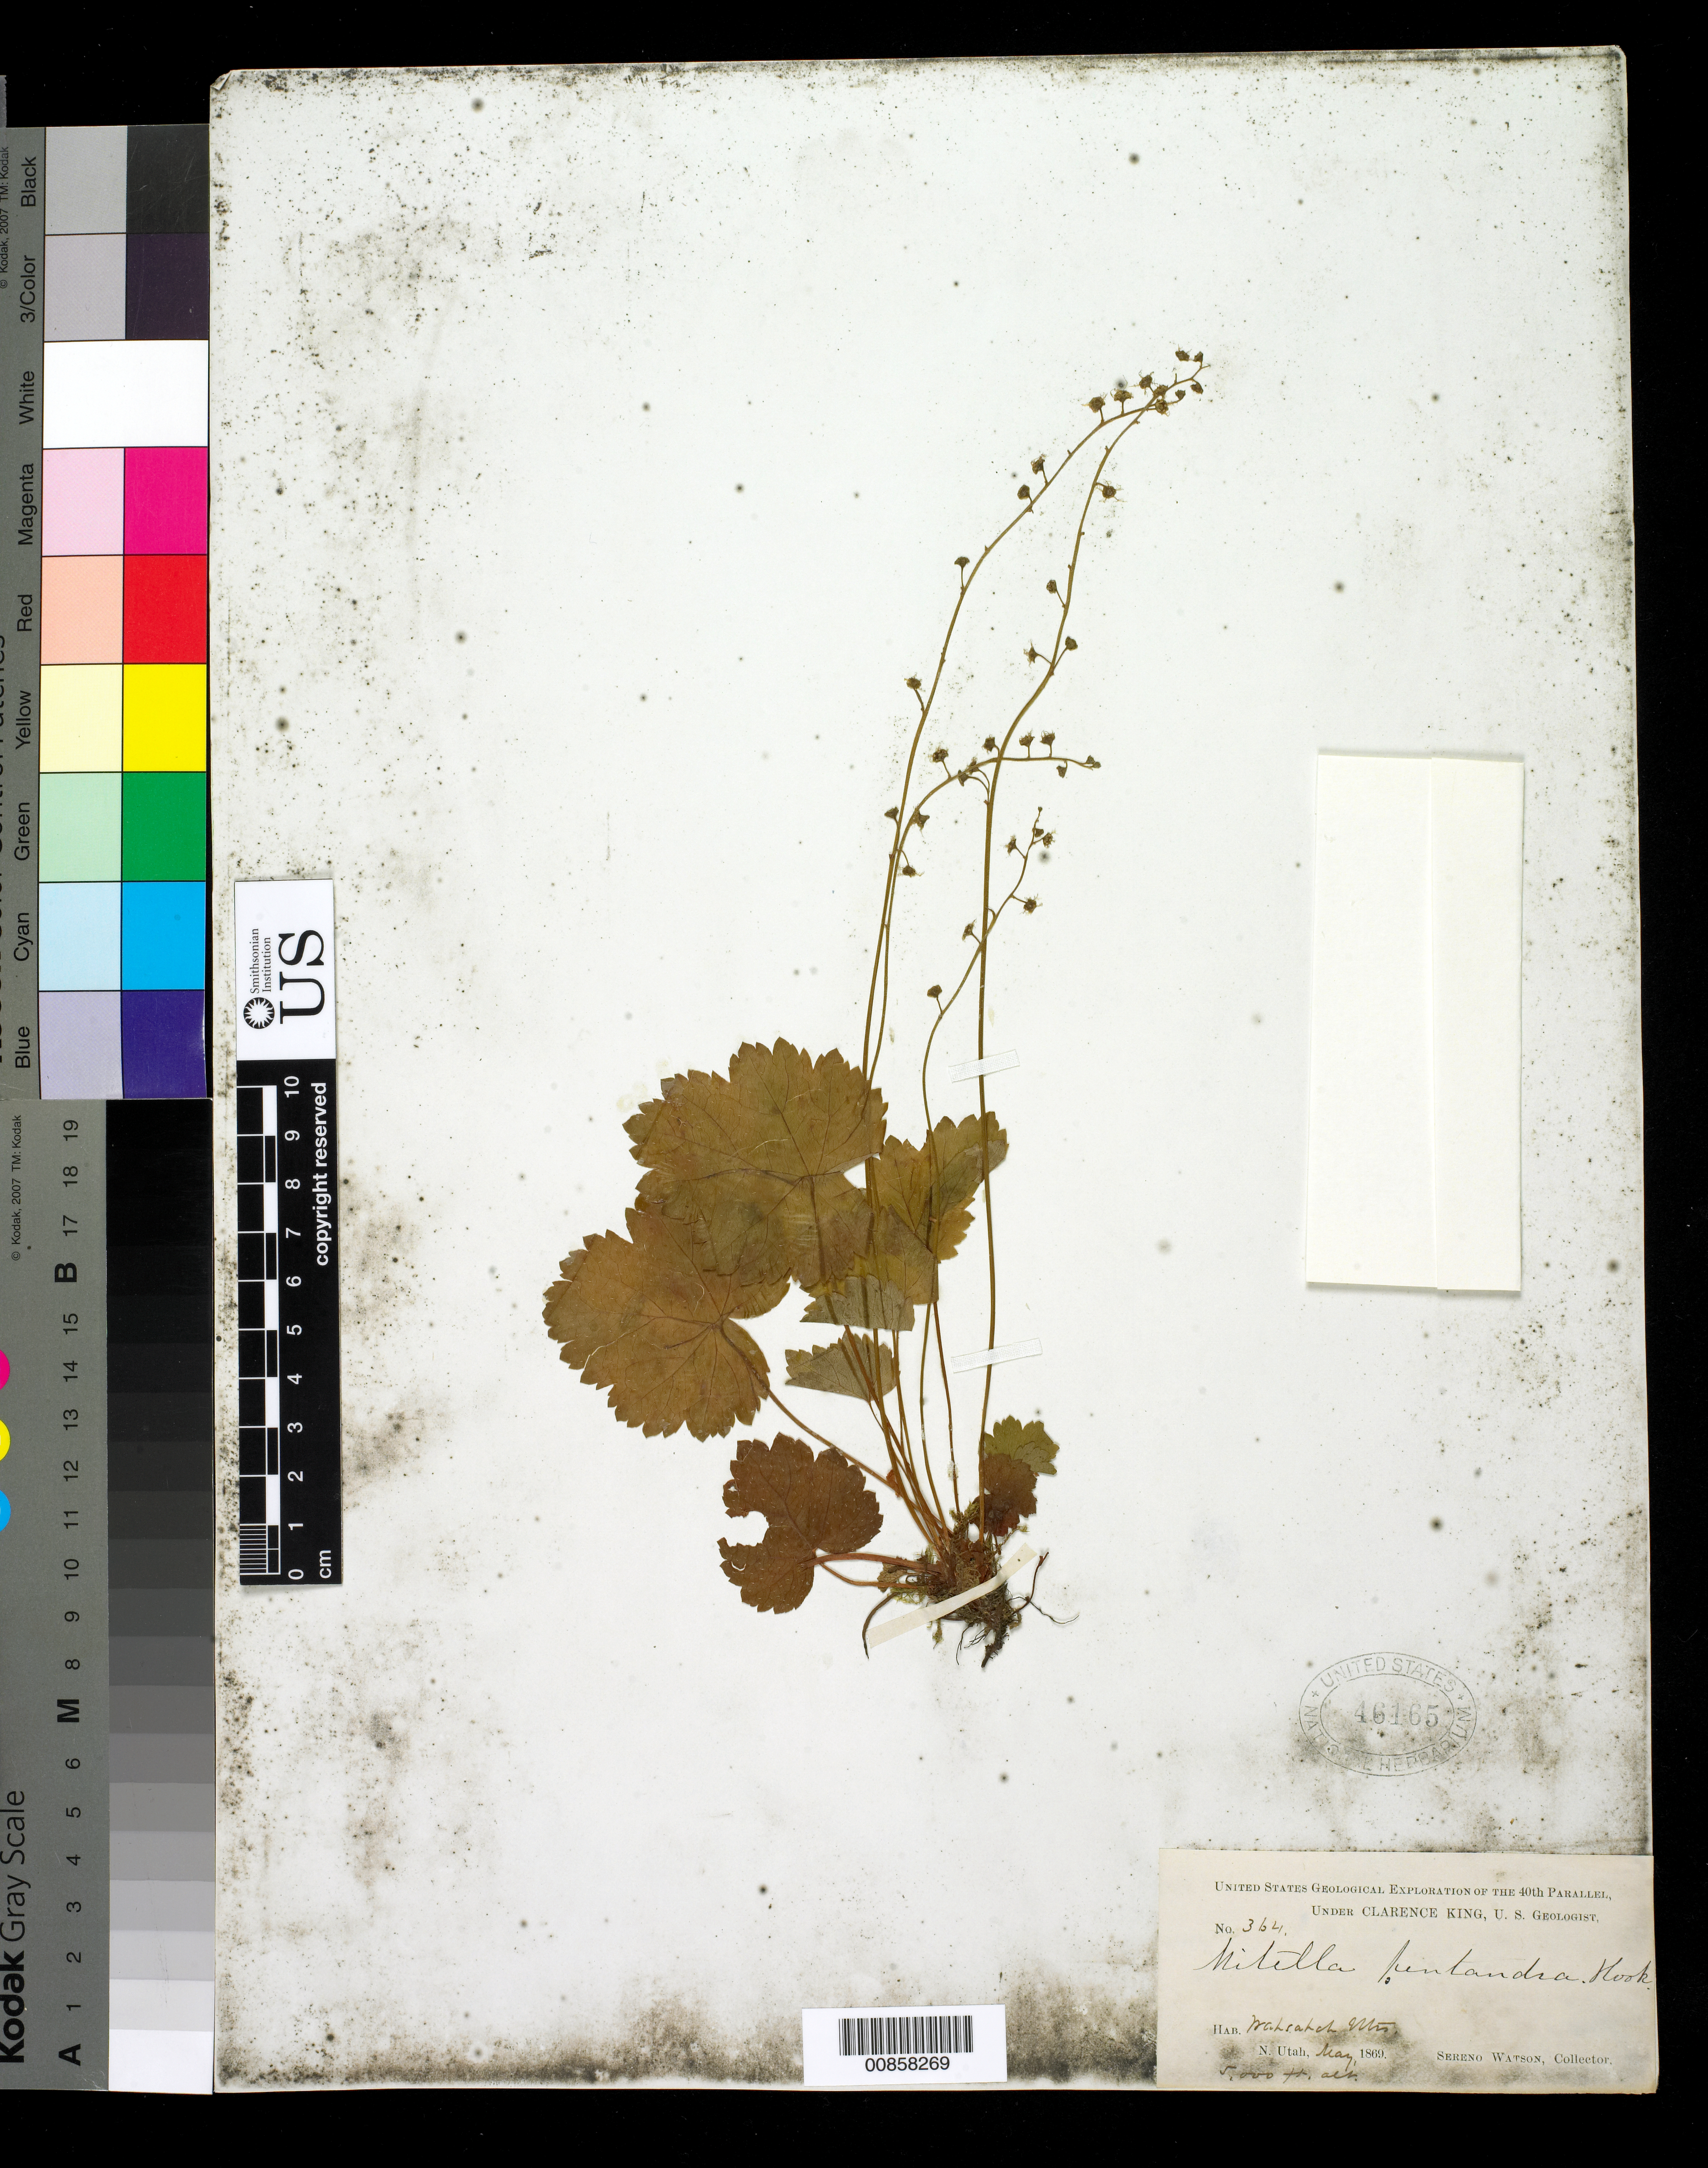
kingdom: Plantae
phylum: Tracheophyta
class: Magnoliopsida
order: Saxifragales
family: Saxifragaceae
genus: Mitella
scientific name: Mitella pentandra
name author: Hook.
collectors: S. Watson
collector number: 364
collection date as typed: May 1869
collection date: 1869-05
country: United States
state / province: Utah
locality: Wasatch Mts., N. Utah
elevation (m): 1524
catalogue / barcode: US 46165